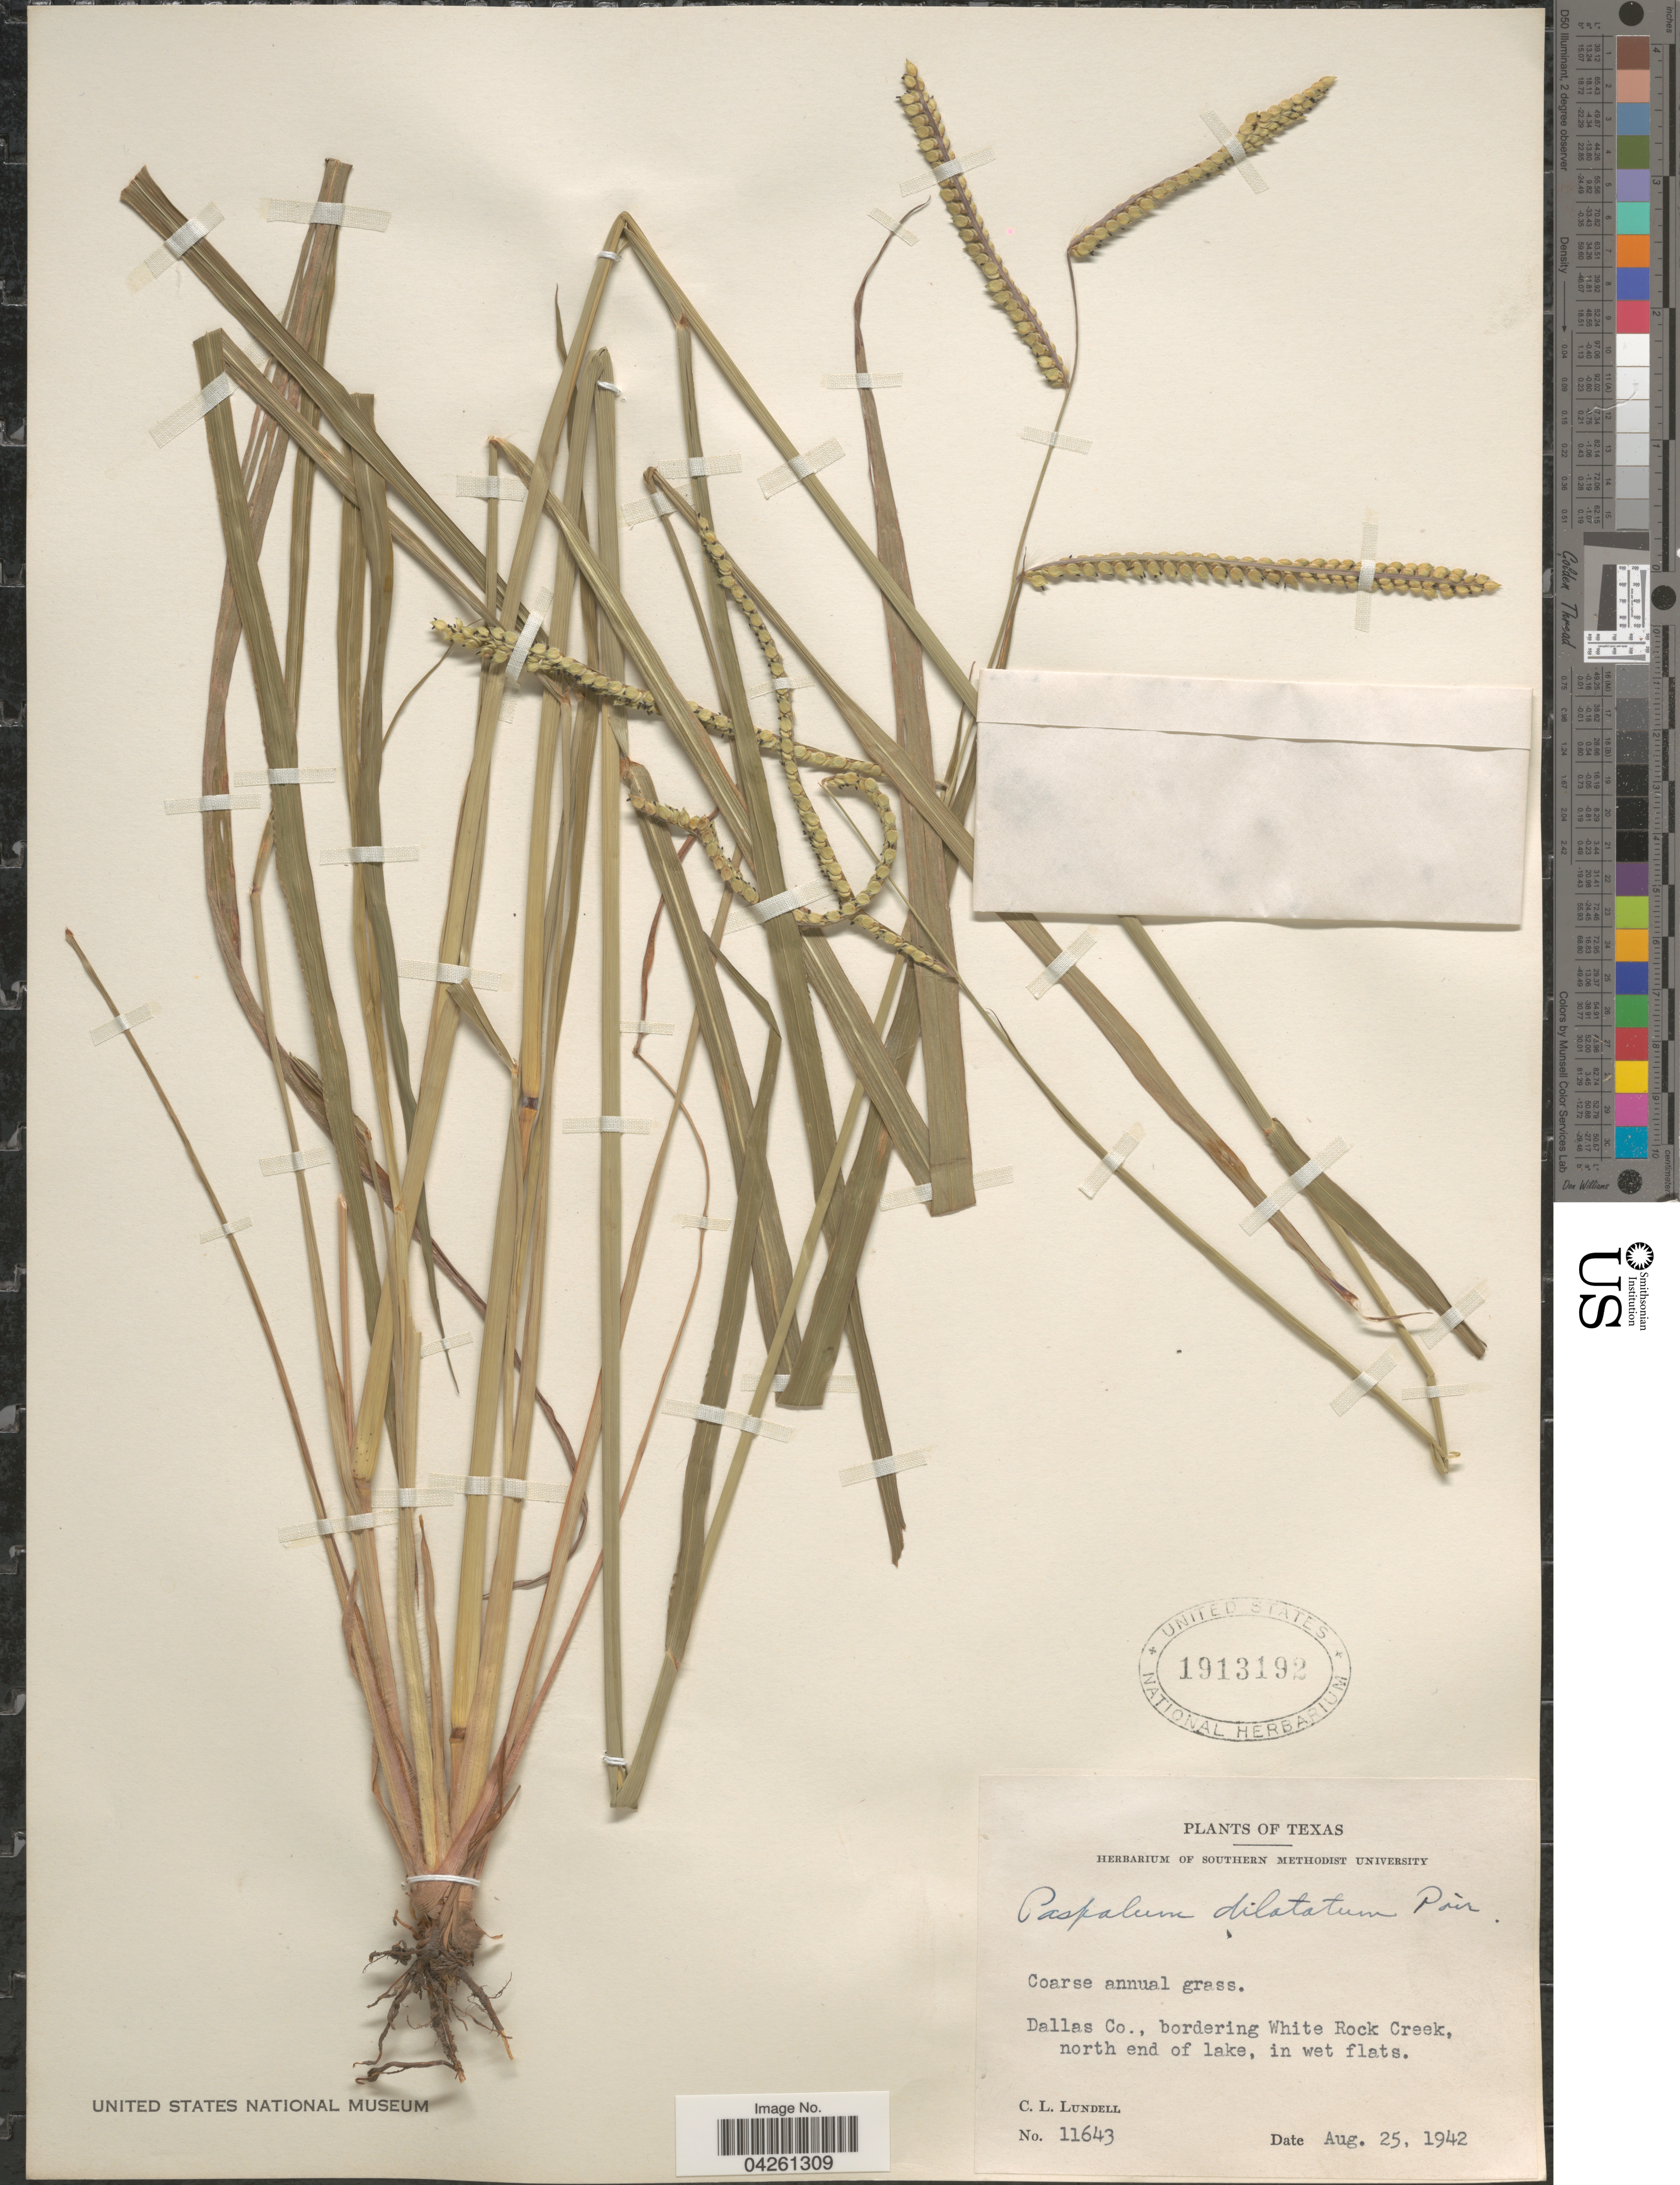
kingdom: Plantae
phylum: Tracheophyta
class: Liliopsida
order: Poales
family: Poaceae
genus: Paspalum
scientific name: Paspalum dilatatum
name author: Poir.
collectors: C. L. Lundell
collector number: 11643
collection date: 1942-08-25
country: United States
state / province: Texas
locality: Dallas Co., bordering White Rock Creek, north end of lake, in wet flats.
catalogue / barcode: US 1913192